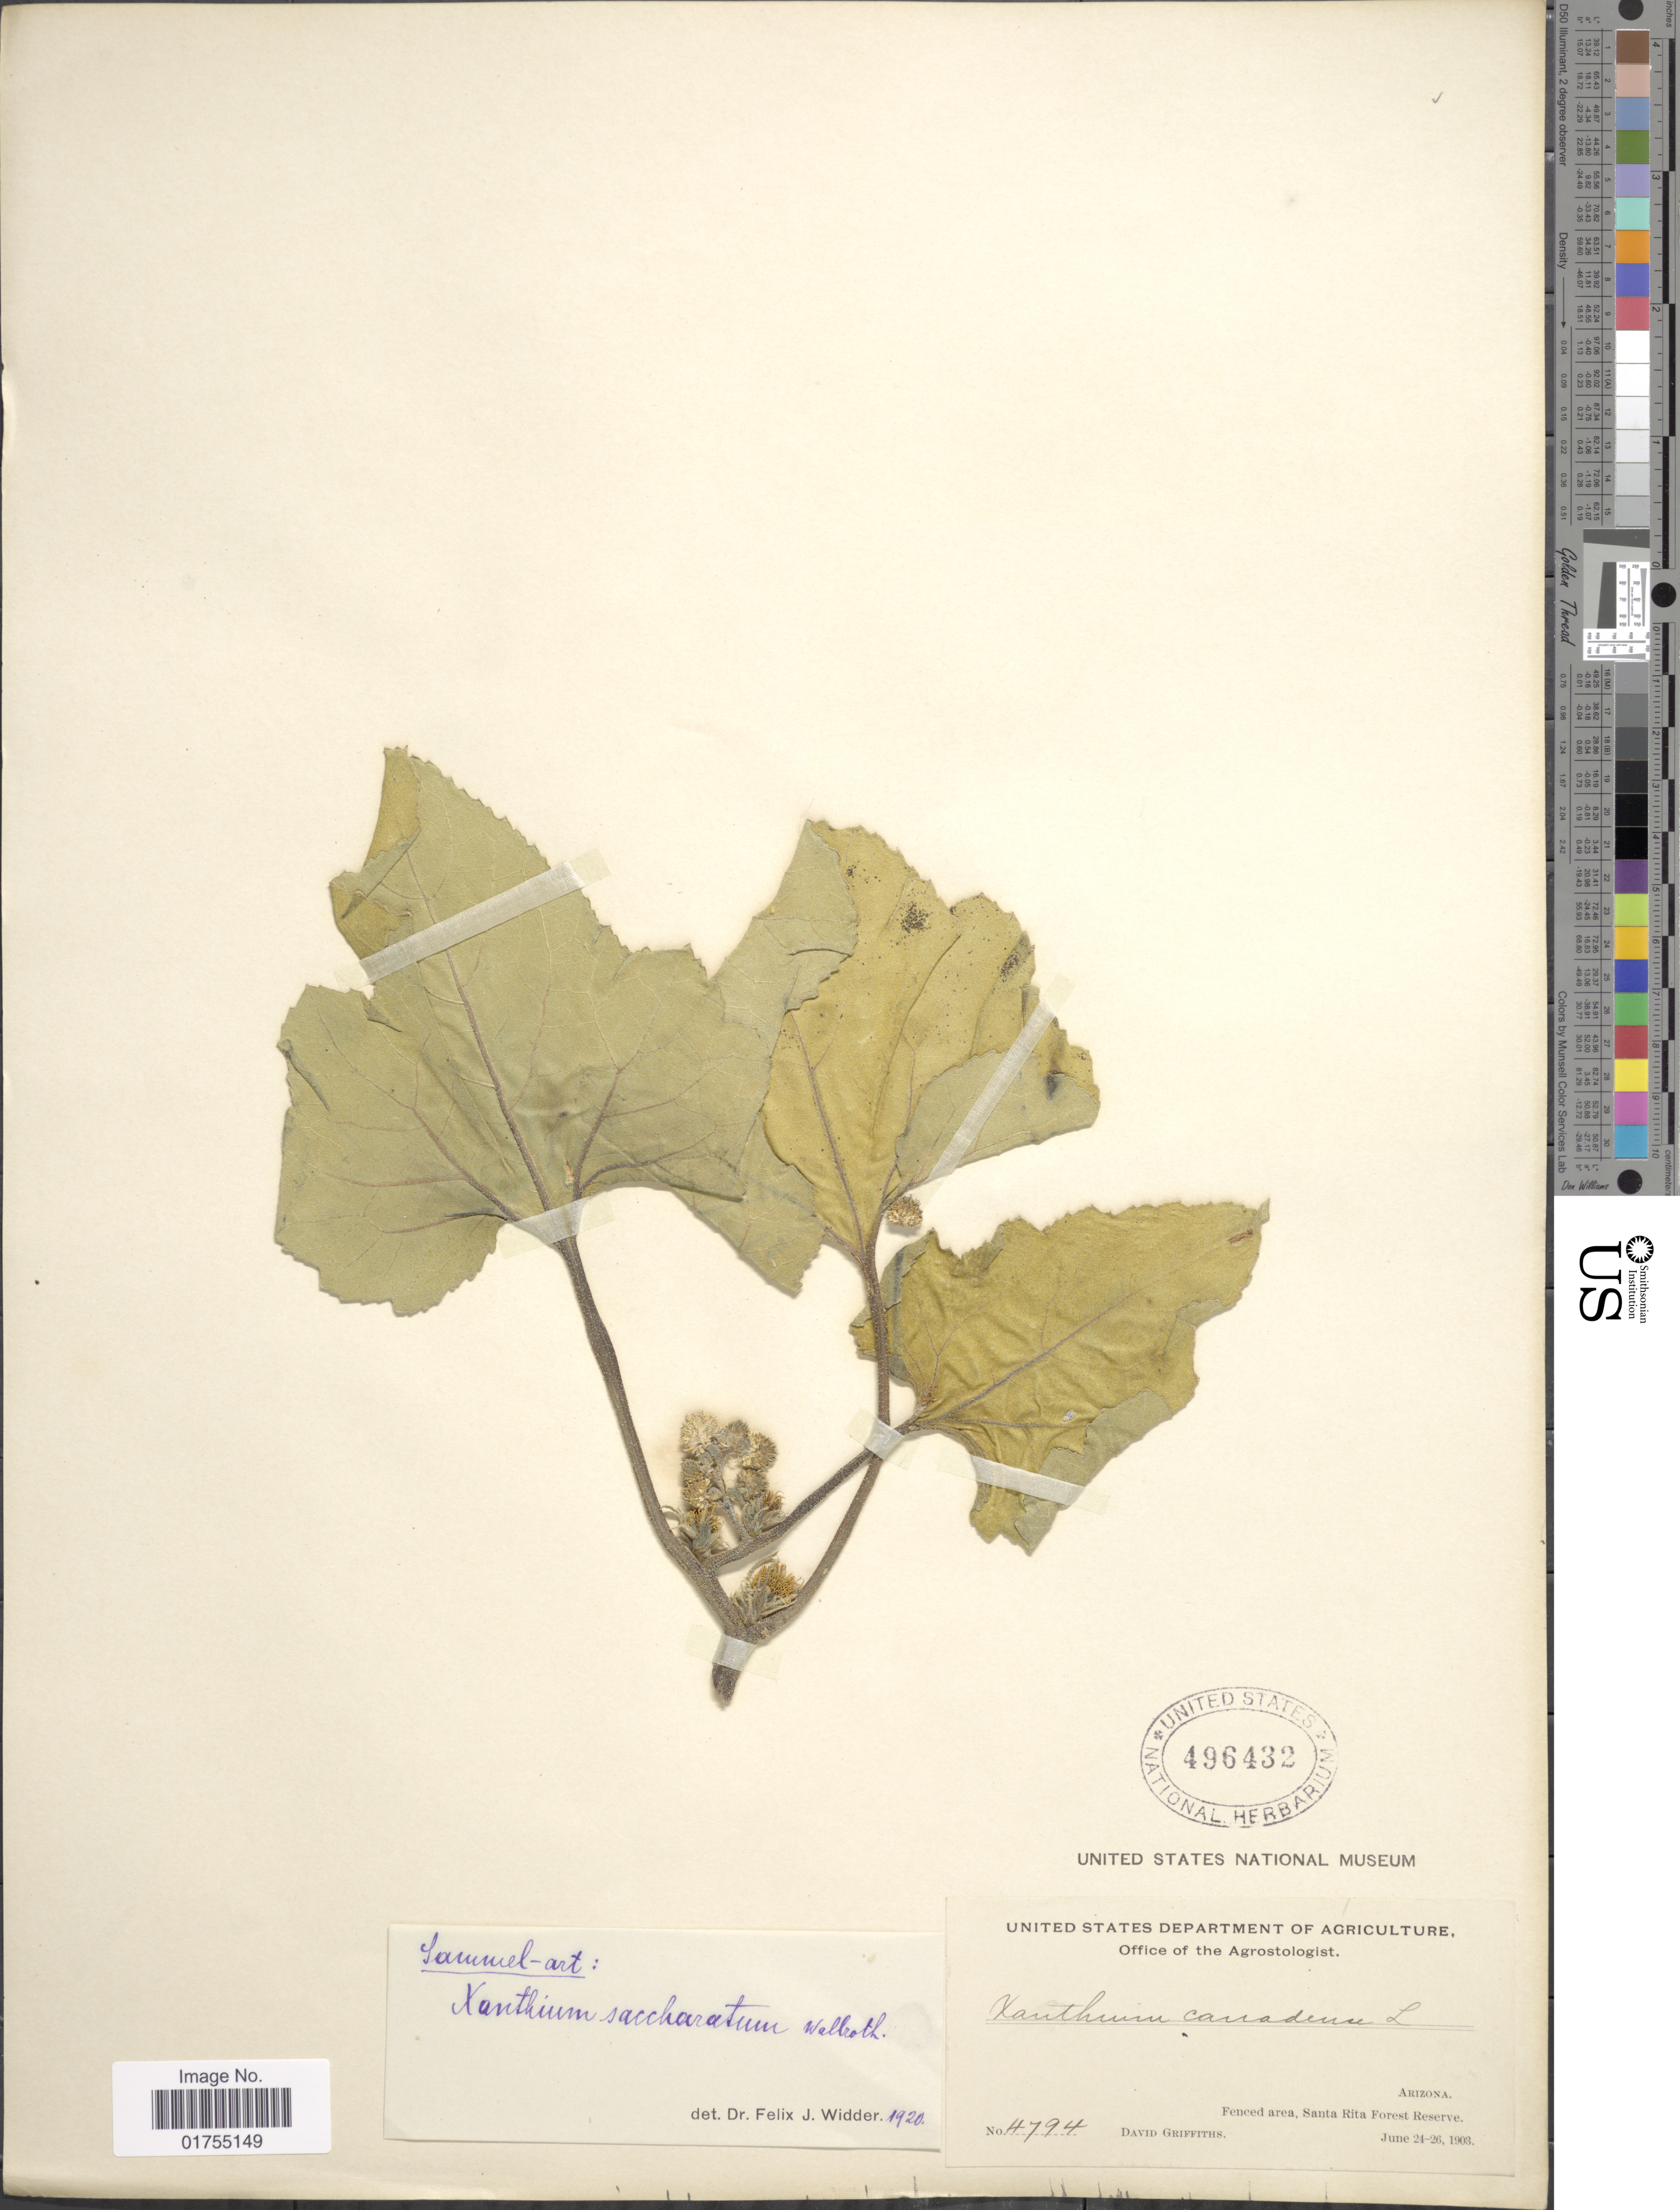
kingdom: Plantae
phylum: Tracheophyta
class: Magnoliopsida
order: Asterales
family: Asteraceae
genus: Xanthium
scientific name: Xanthium strumarium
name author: L.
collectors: D. Griffiths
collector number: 4794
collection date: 1903-06-24/1903-06-26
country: United States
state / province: Arizona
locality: Santa Rita Forest Reserve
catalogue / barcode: US 496432